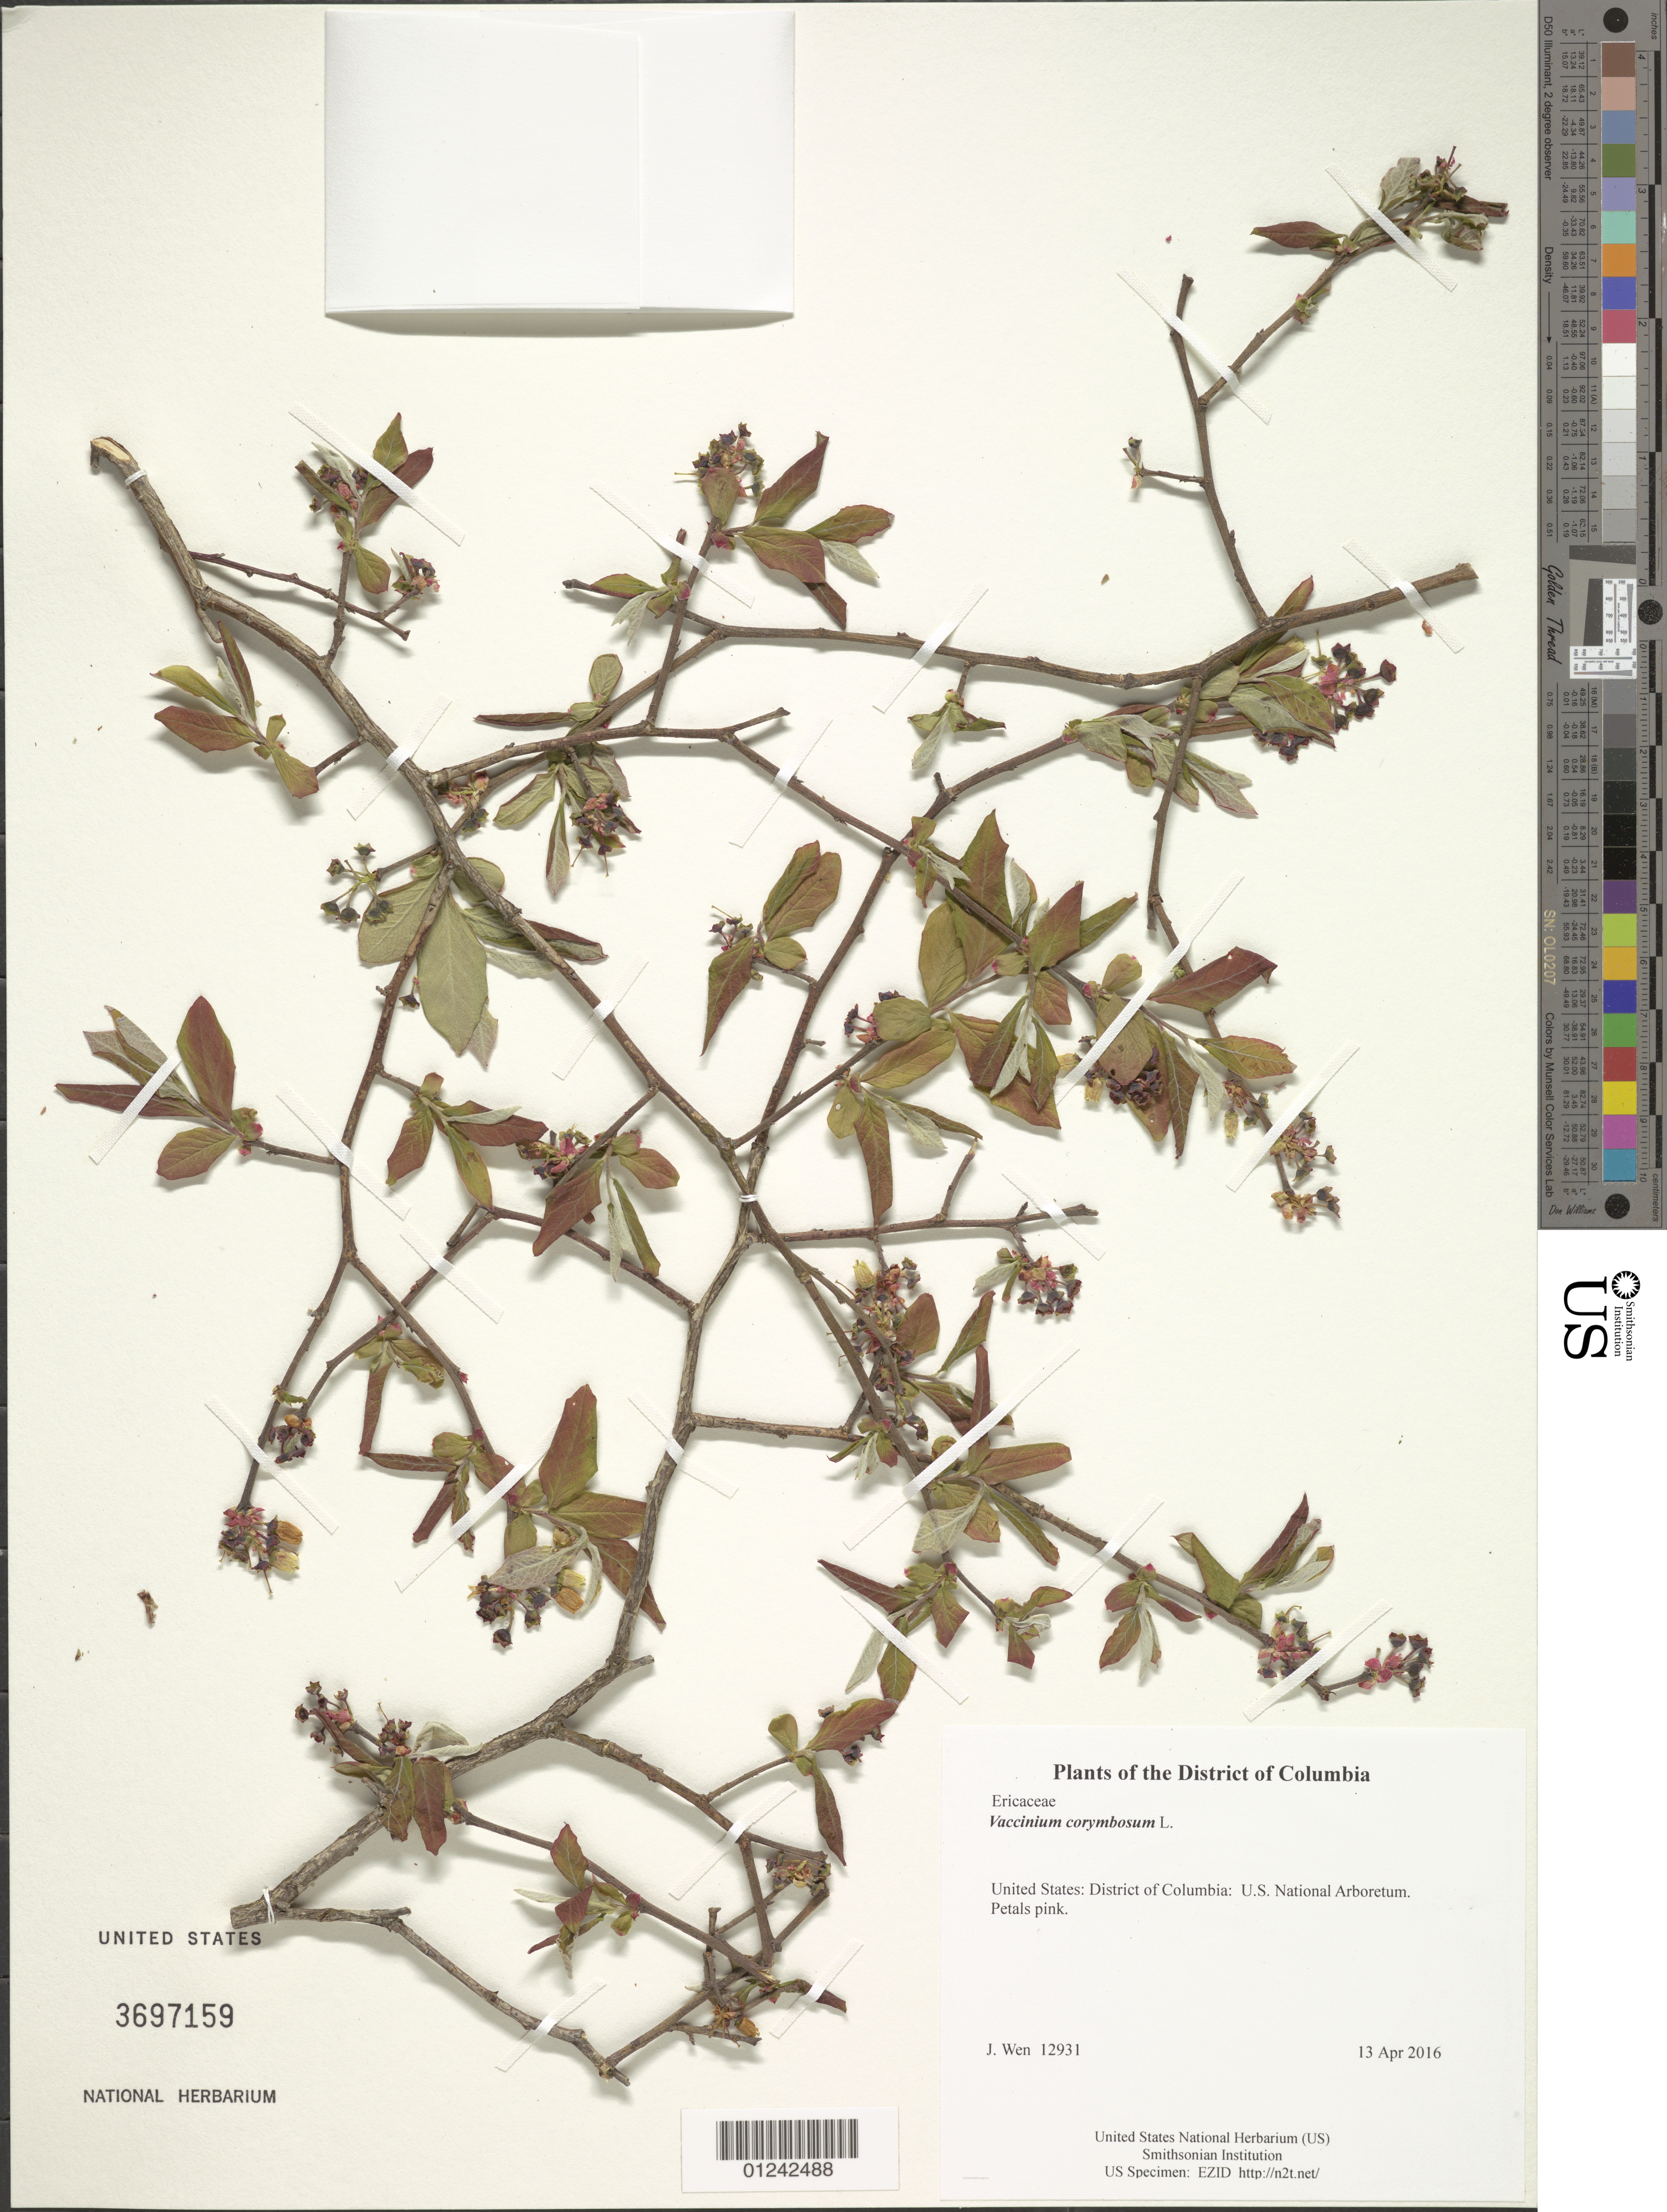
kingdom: Plantae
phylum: Tracheophyta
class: Magnoliopsida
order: Ericales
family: Ericaceae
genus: Vaccinium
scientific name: Vaccinium corymbosum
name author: L.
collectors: J. Wen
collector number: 12931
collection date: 2016-04-13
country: United States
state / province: District of Columbia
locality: U.S. National Arboretum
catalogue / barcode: US 3697159